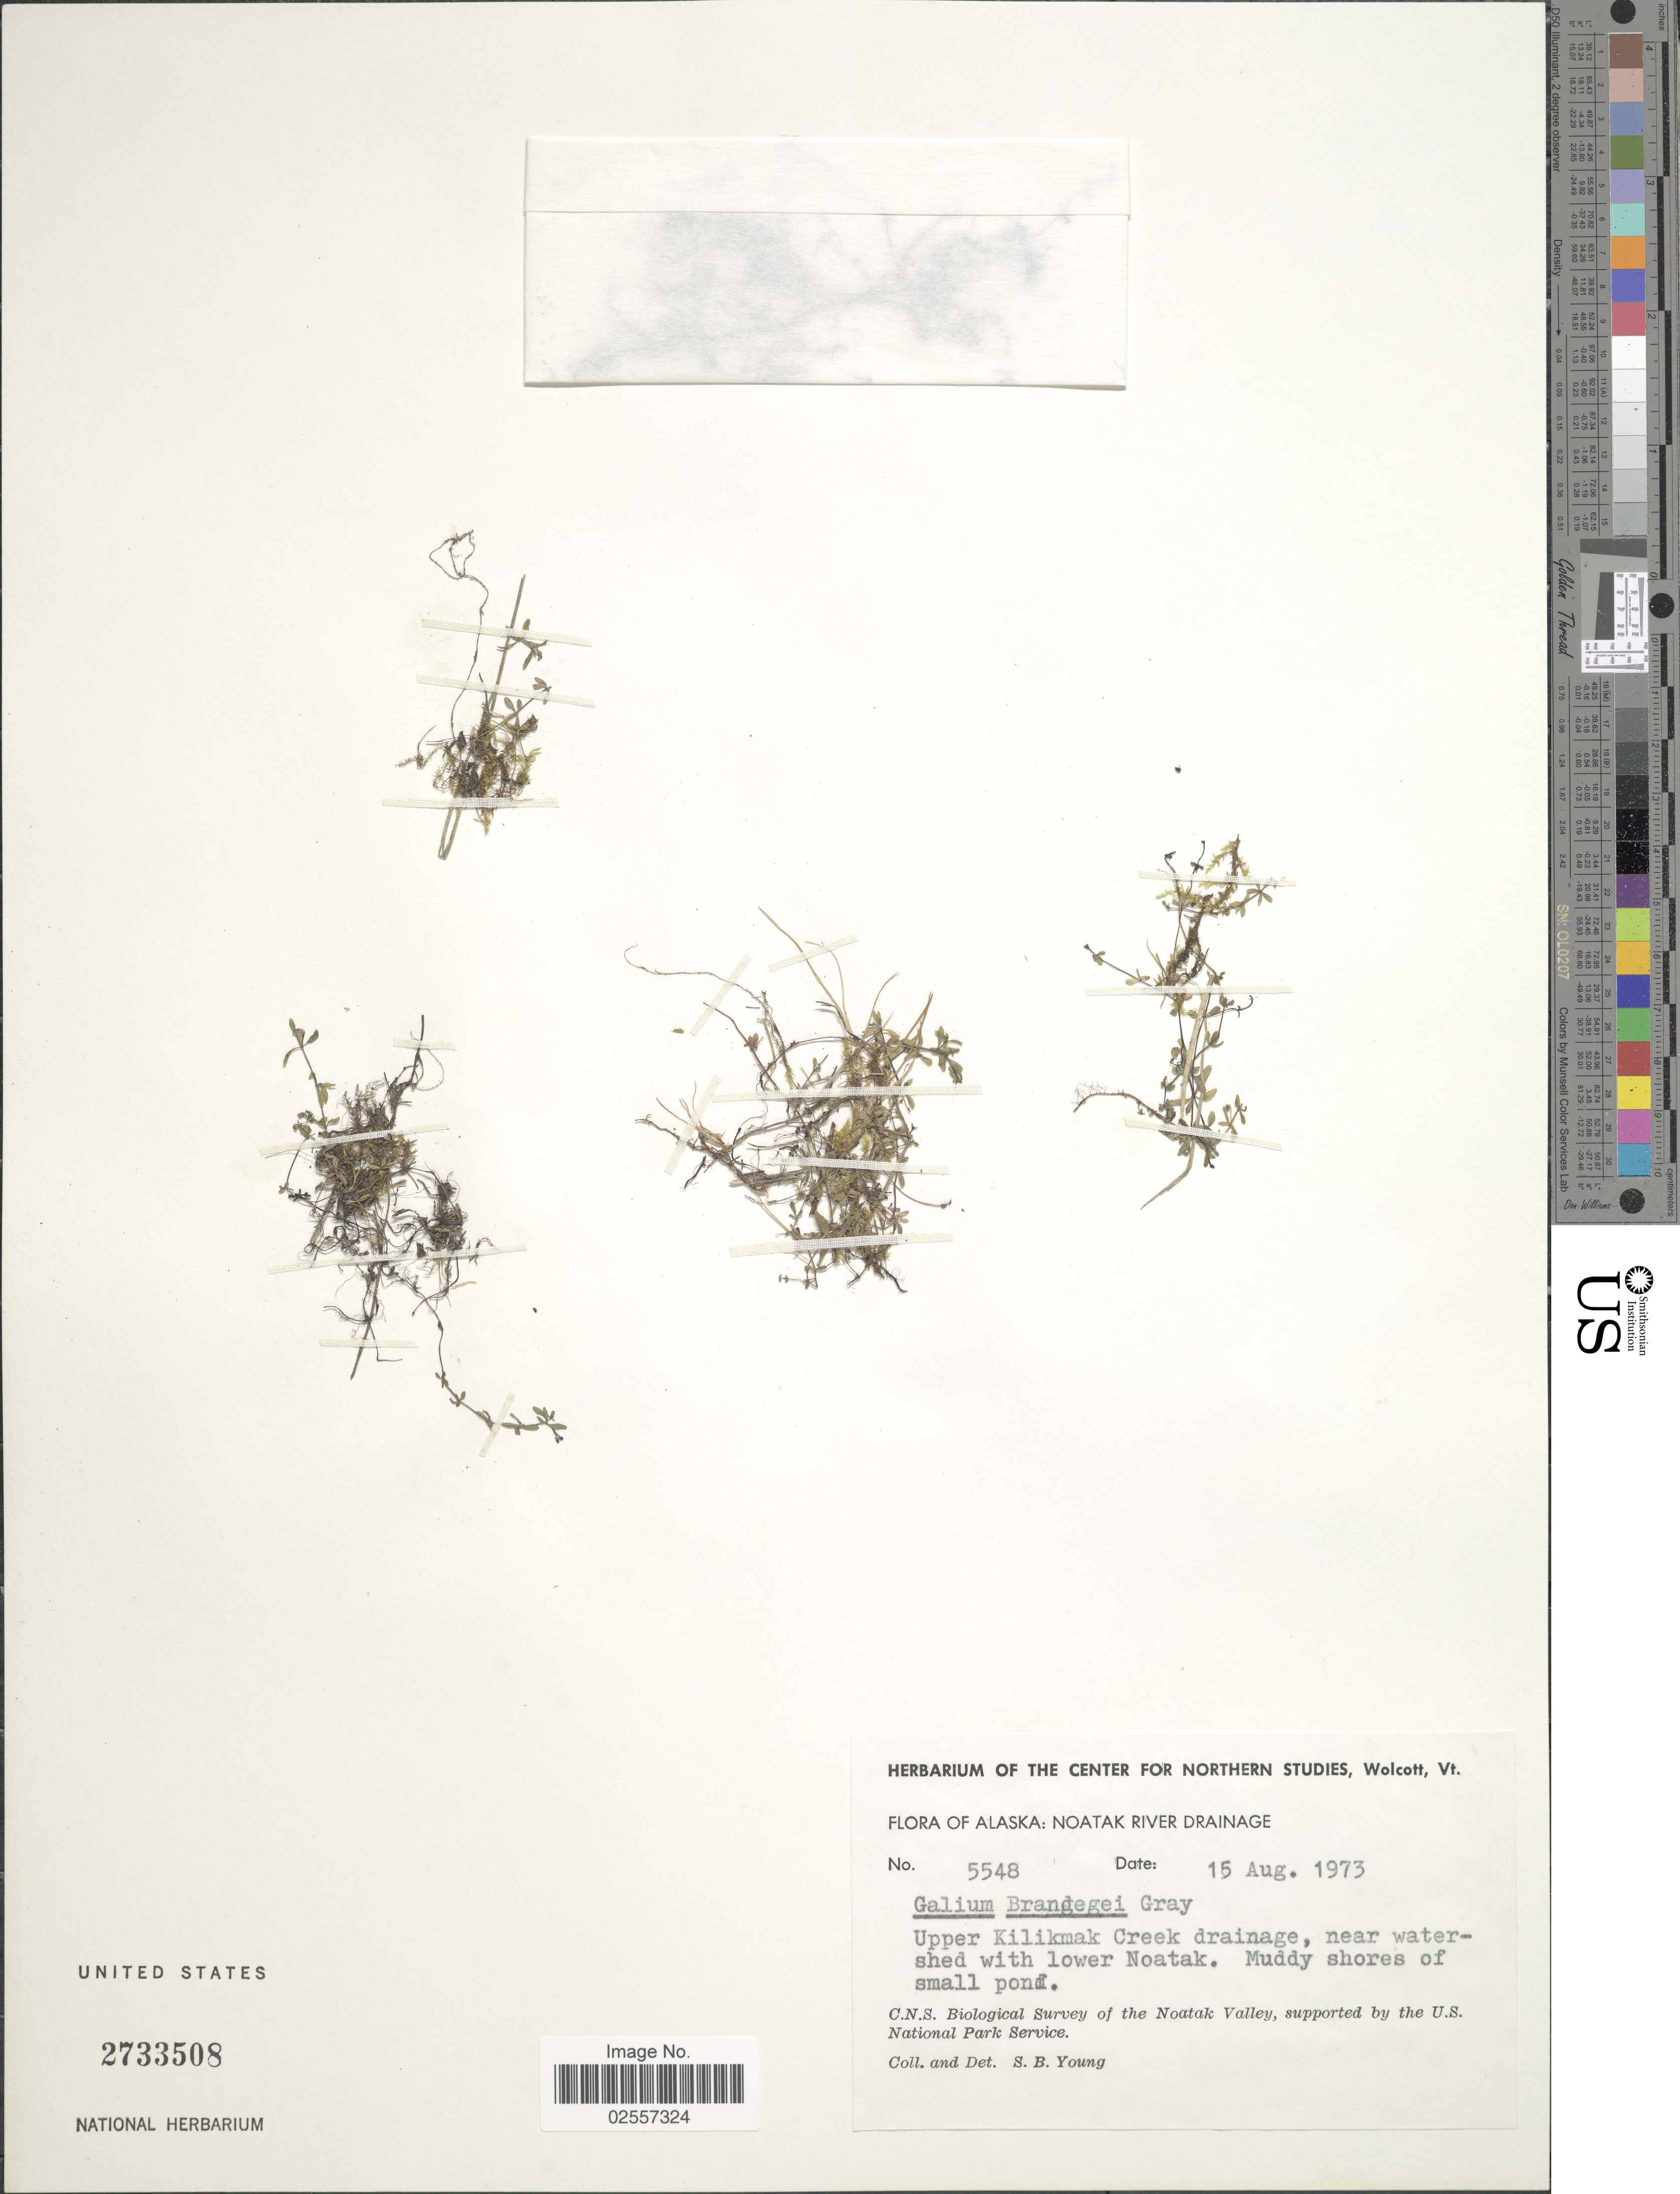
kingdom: Plantae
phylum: Tracheophyta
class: Magnoliopsida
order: Gentianales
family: Rubiaceae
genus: Galium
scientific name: Galium brandegeei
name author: A. Gray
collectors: S. Young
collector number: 5548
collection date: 1973-08-15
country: United States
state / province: Alaska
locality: Noatak River Drainage. Upper Kilikmak Creek drainage, near watershed with lower Noatak. Noatak Valley.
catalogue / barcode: US 2733508